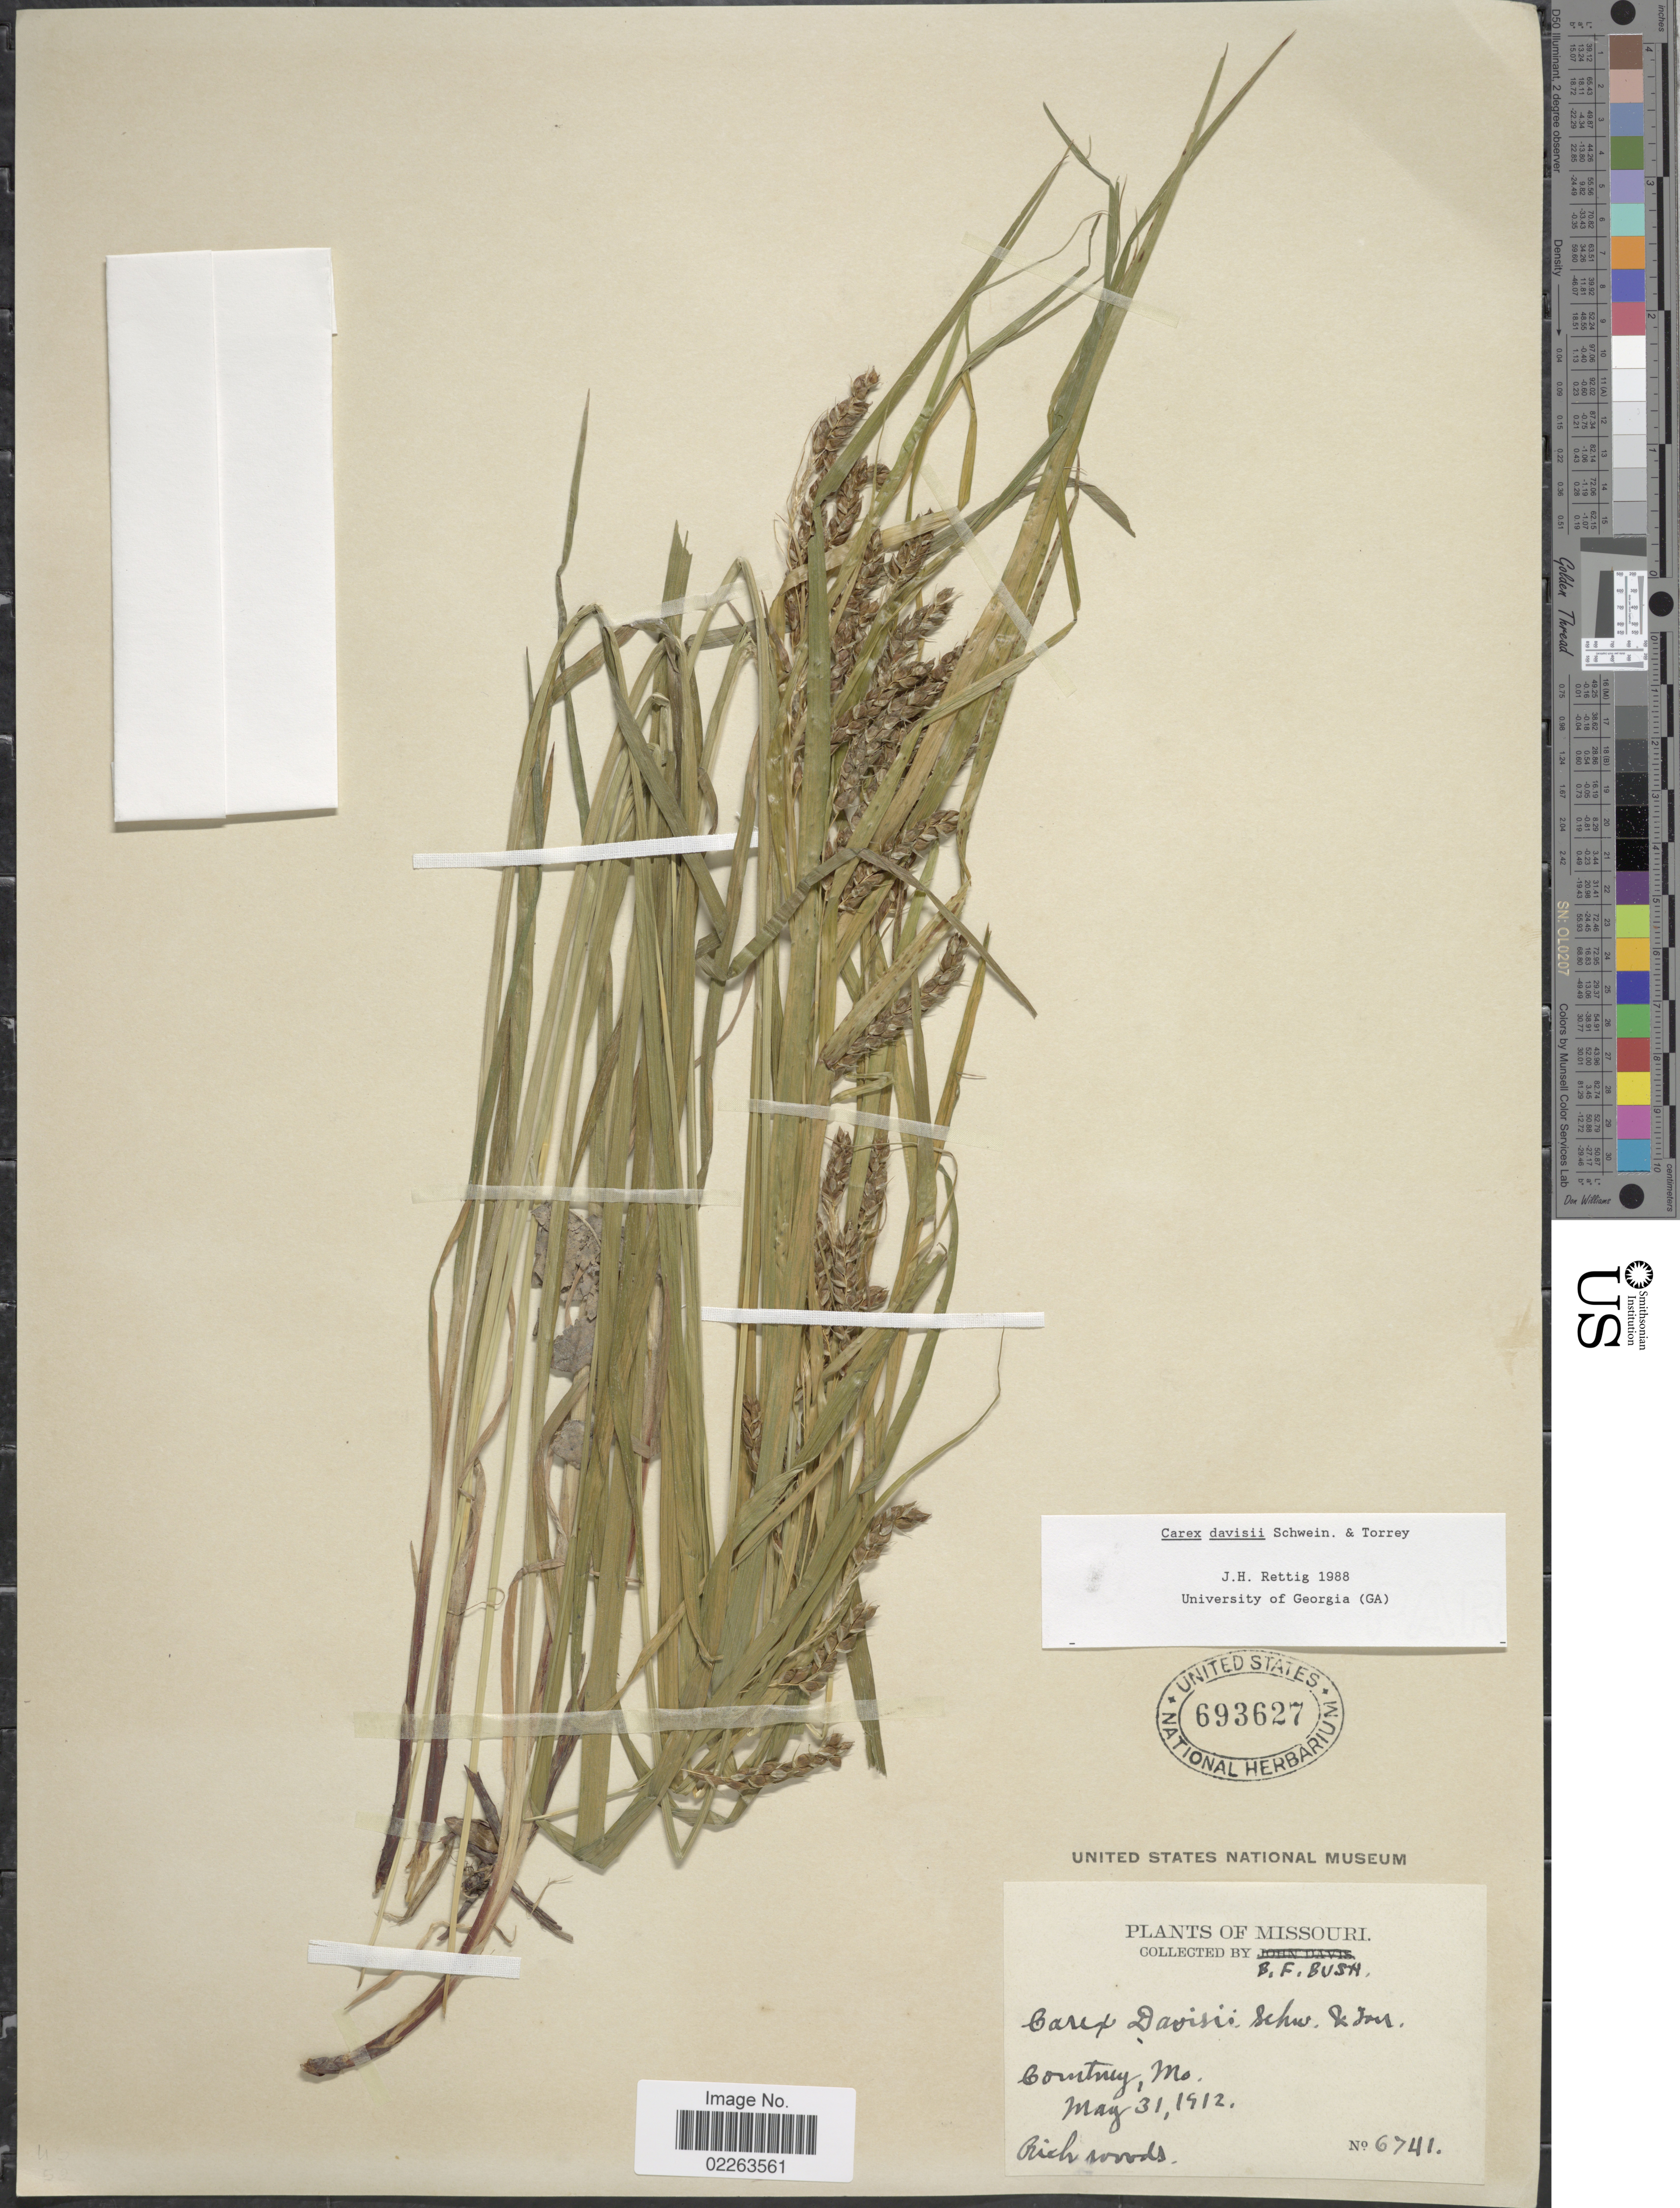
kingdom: Plantae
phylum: Tracheophyta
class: Liliopsida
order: Poales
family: Cyperaceae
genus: Carex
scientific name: Carex davisii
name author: Schwein. & Torr.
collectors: B. F. Bush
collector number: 6741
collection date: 1912-05-31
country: United States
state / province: Missouri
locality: Courtney, Mo. Rich woods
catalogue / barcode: US 693627